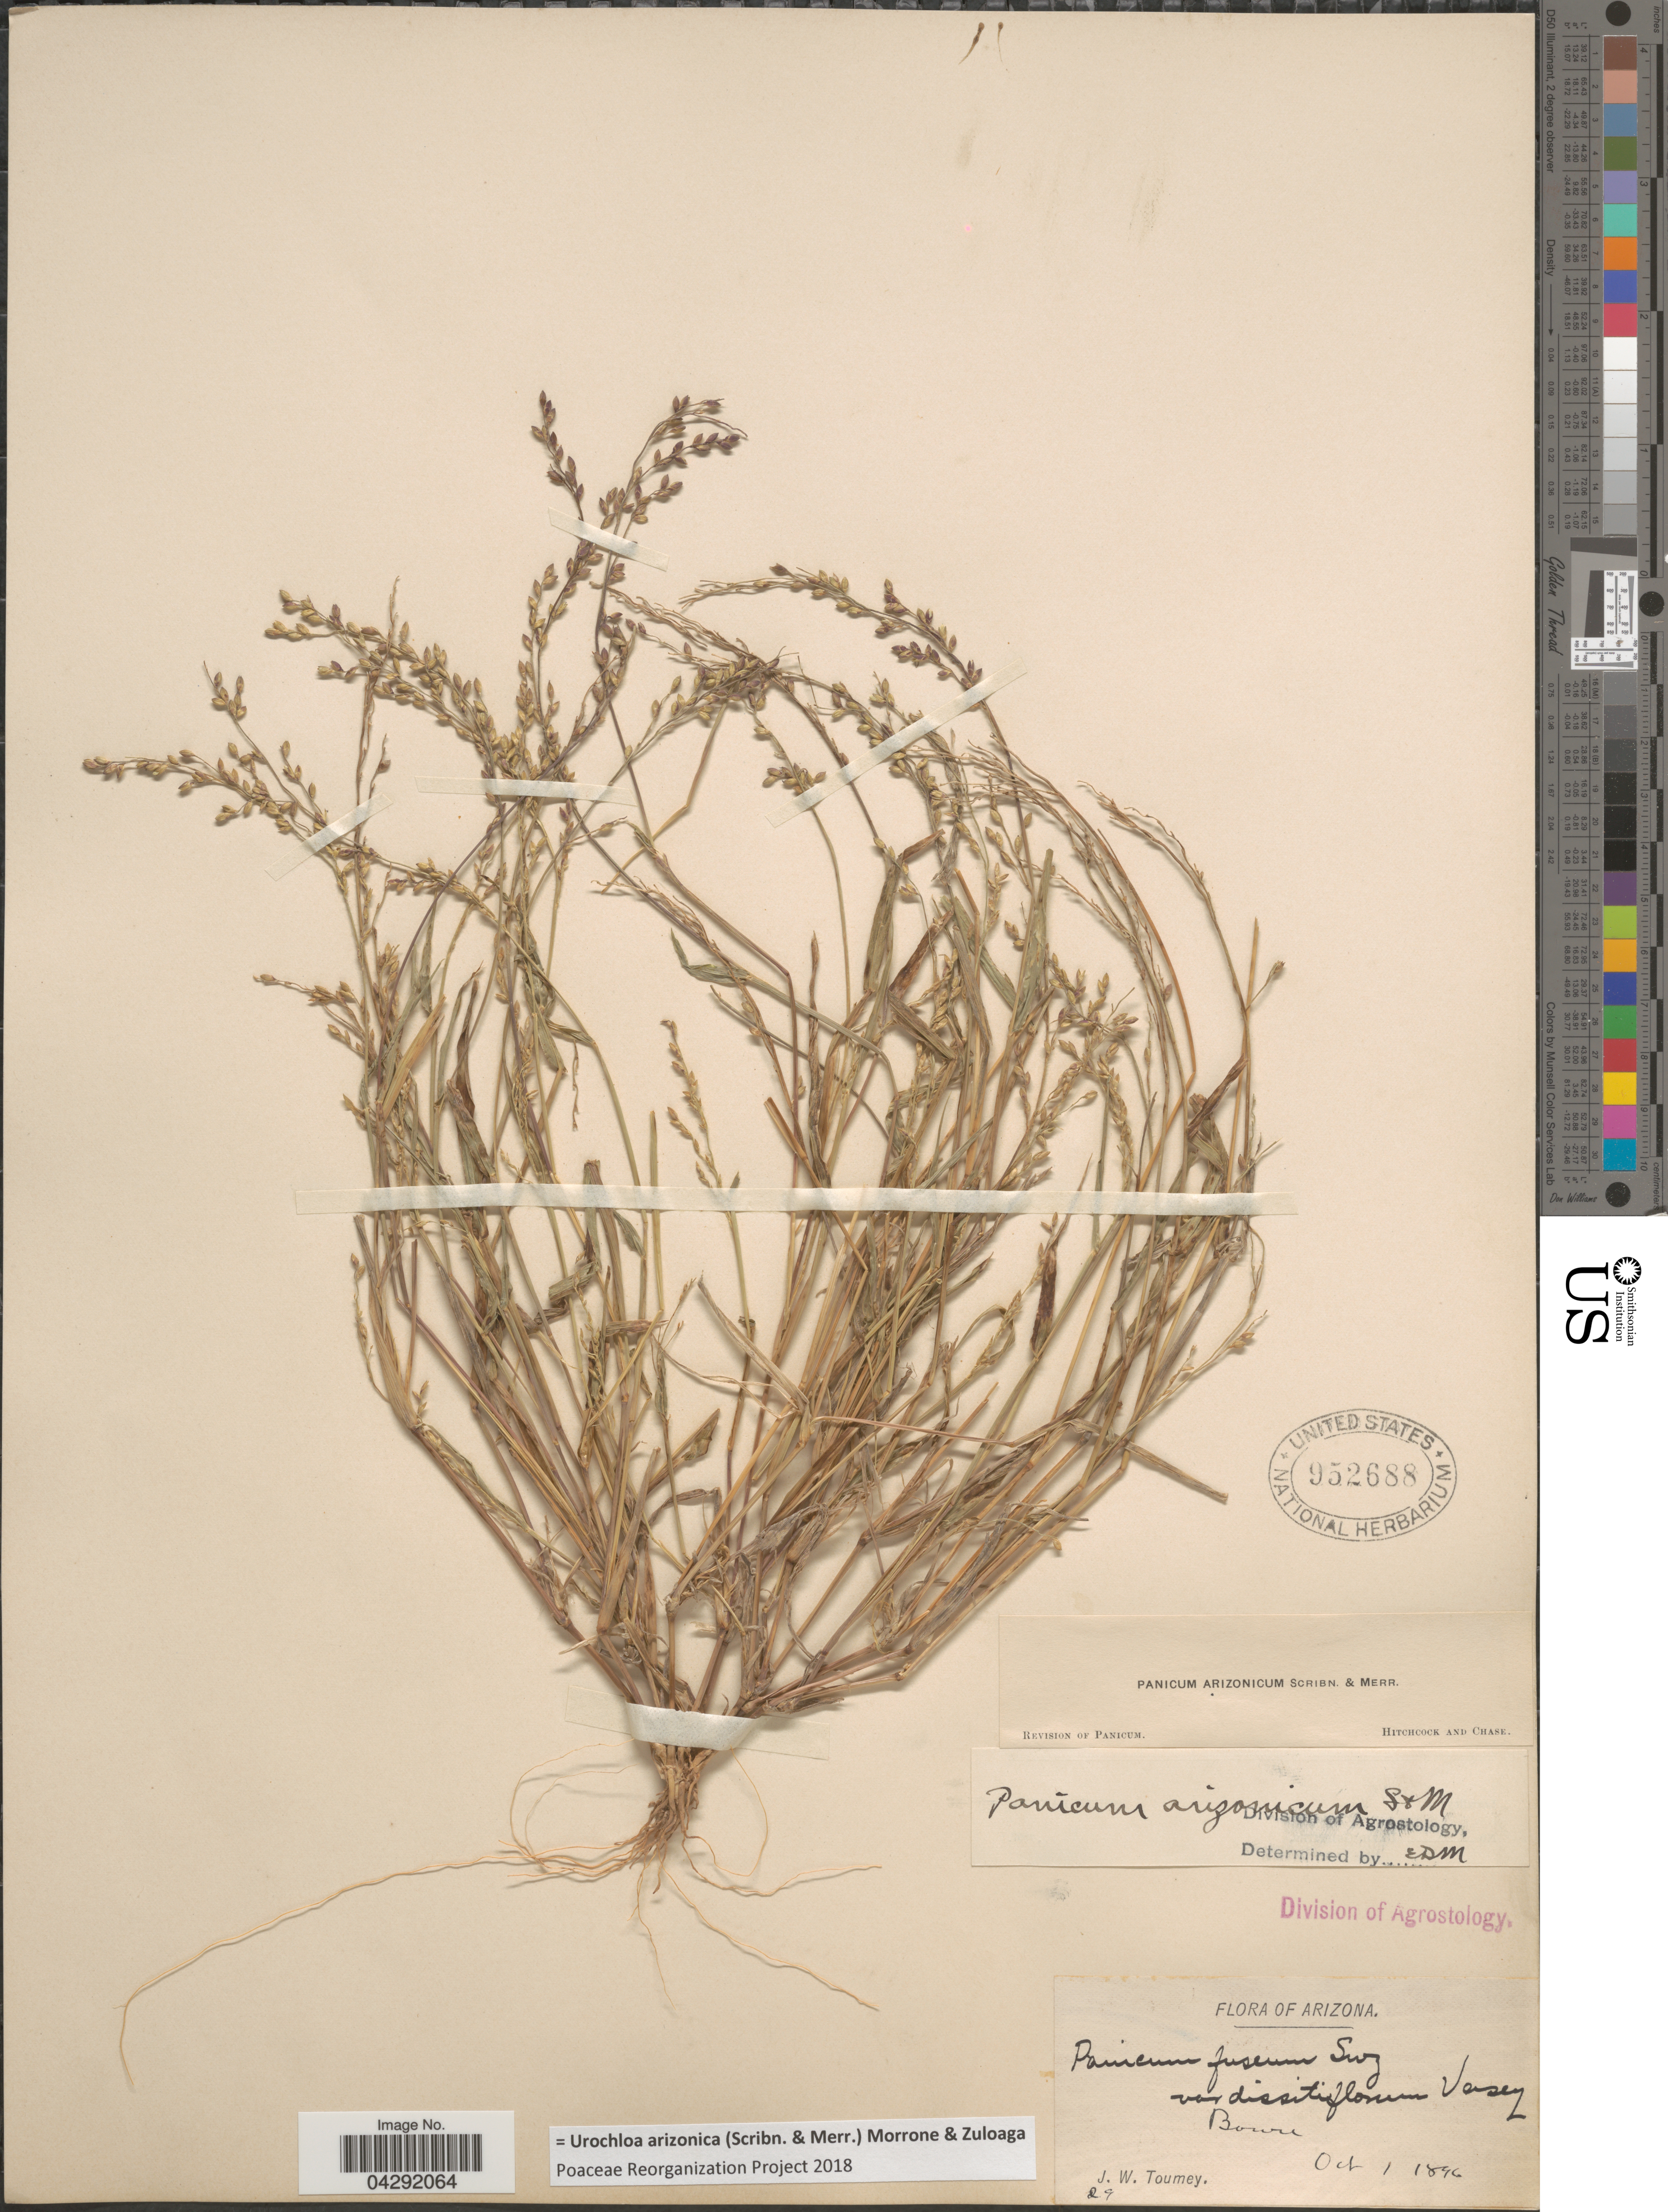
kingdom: Plantae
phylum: Tracheophyta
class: Liliopsida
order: Poales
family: Poaceae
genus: Urochloa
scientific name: Urochloa arizonica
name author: (Scribn. & Merr.) Morrone & Zuloaga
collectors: J. W. Toumey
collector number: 29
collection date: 1896-10-01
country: United States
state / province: Arizona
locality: Bowie.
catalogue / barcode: US 952688